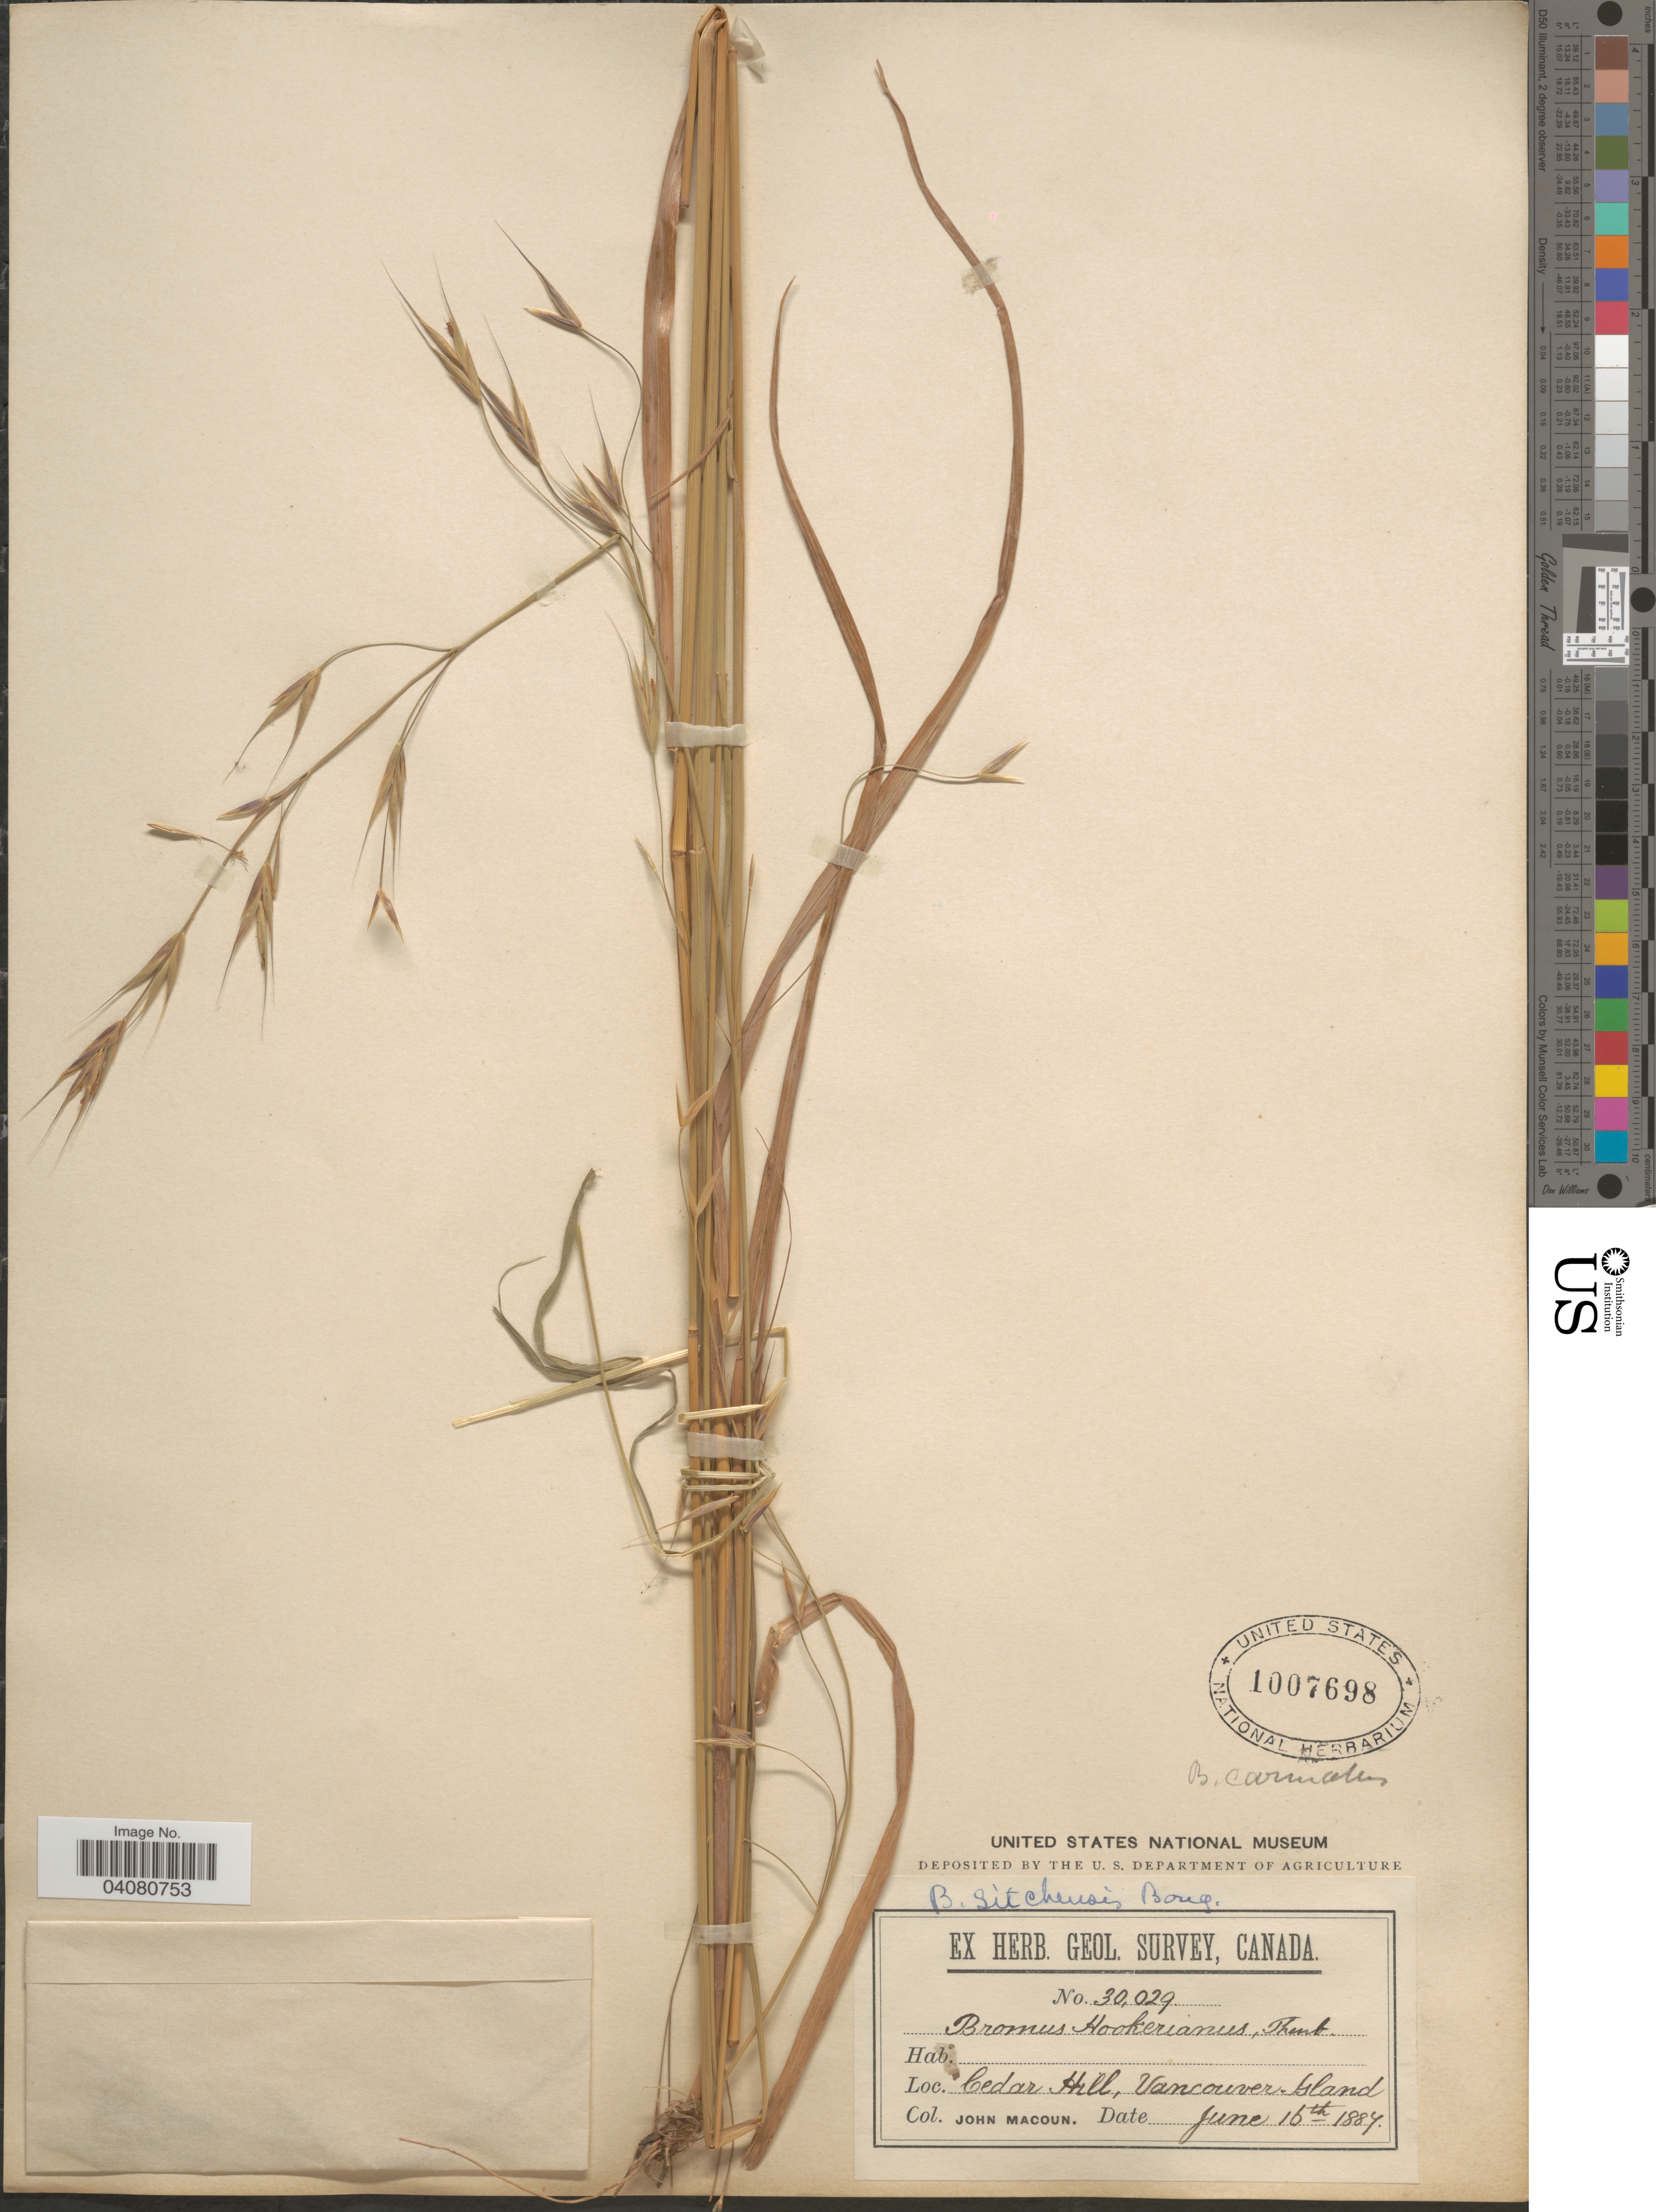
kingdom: Plantae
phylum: Tracheophyta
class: Liliopsida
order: Poales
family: Poaceae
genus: Bromus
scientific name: Bromus carinatus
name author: Hook. & Arn.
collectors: J. Macoun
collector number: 30029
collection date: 1887-06-16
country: Canada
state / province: British Columbia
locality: Herb. Geol. Survey, Canada. Cedar Hill, Vancouver Island.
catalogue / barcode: US 1007698